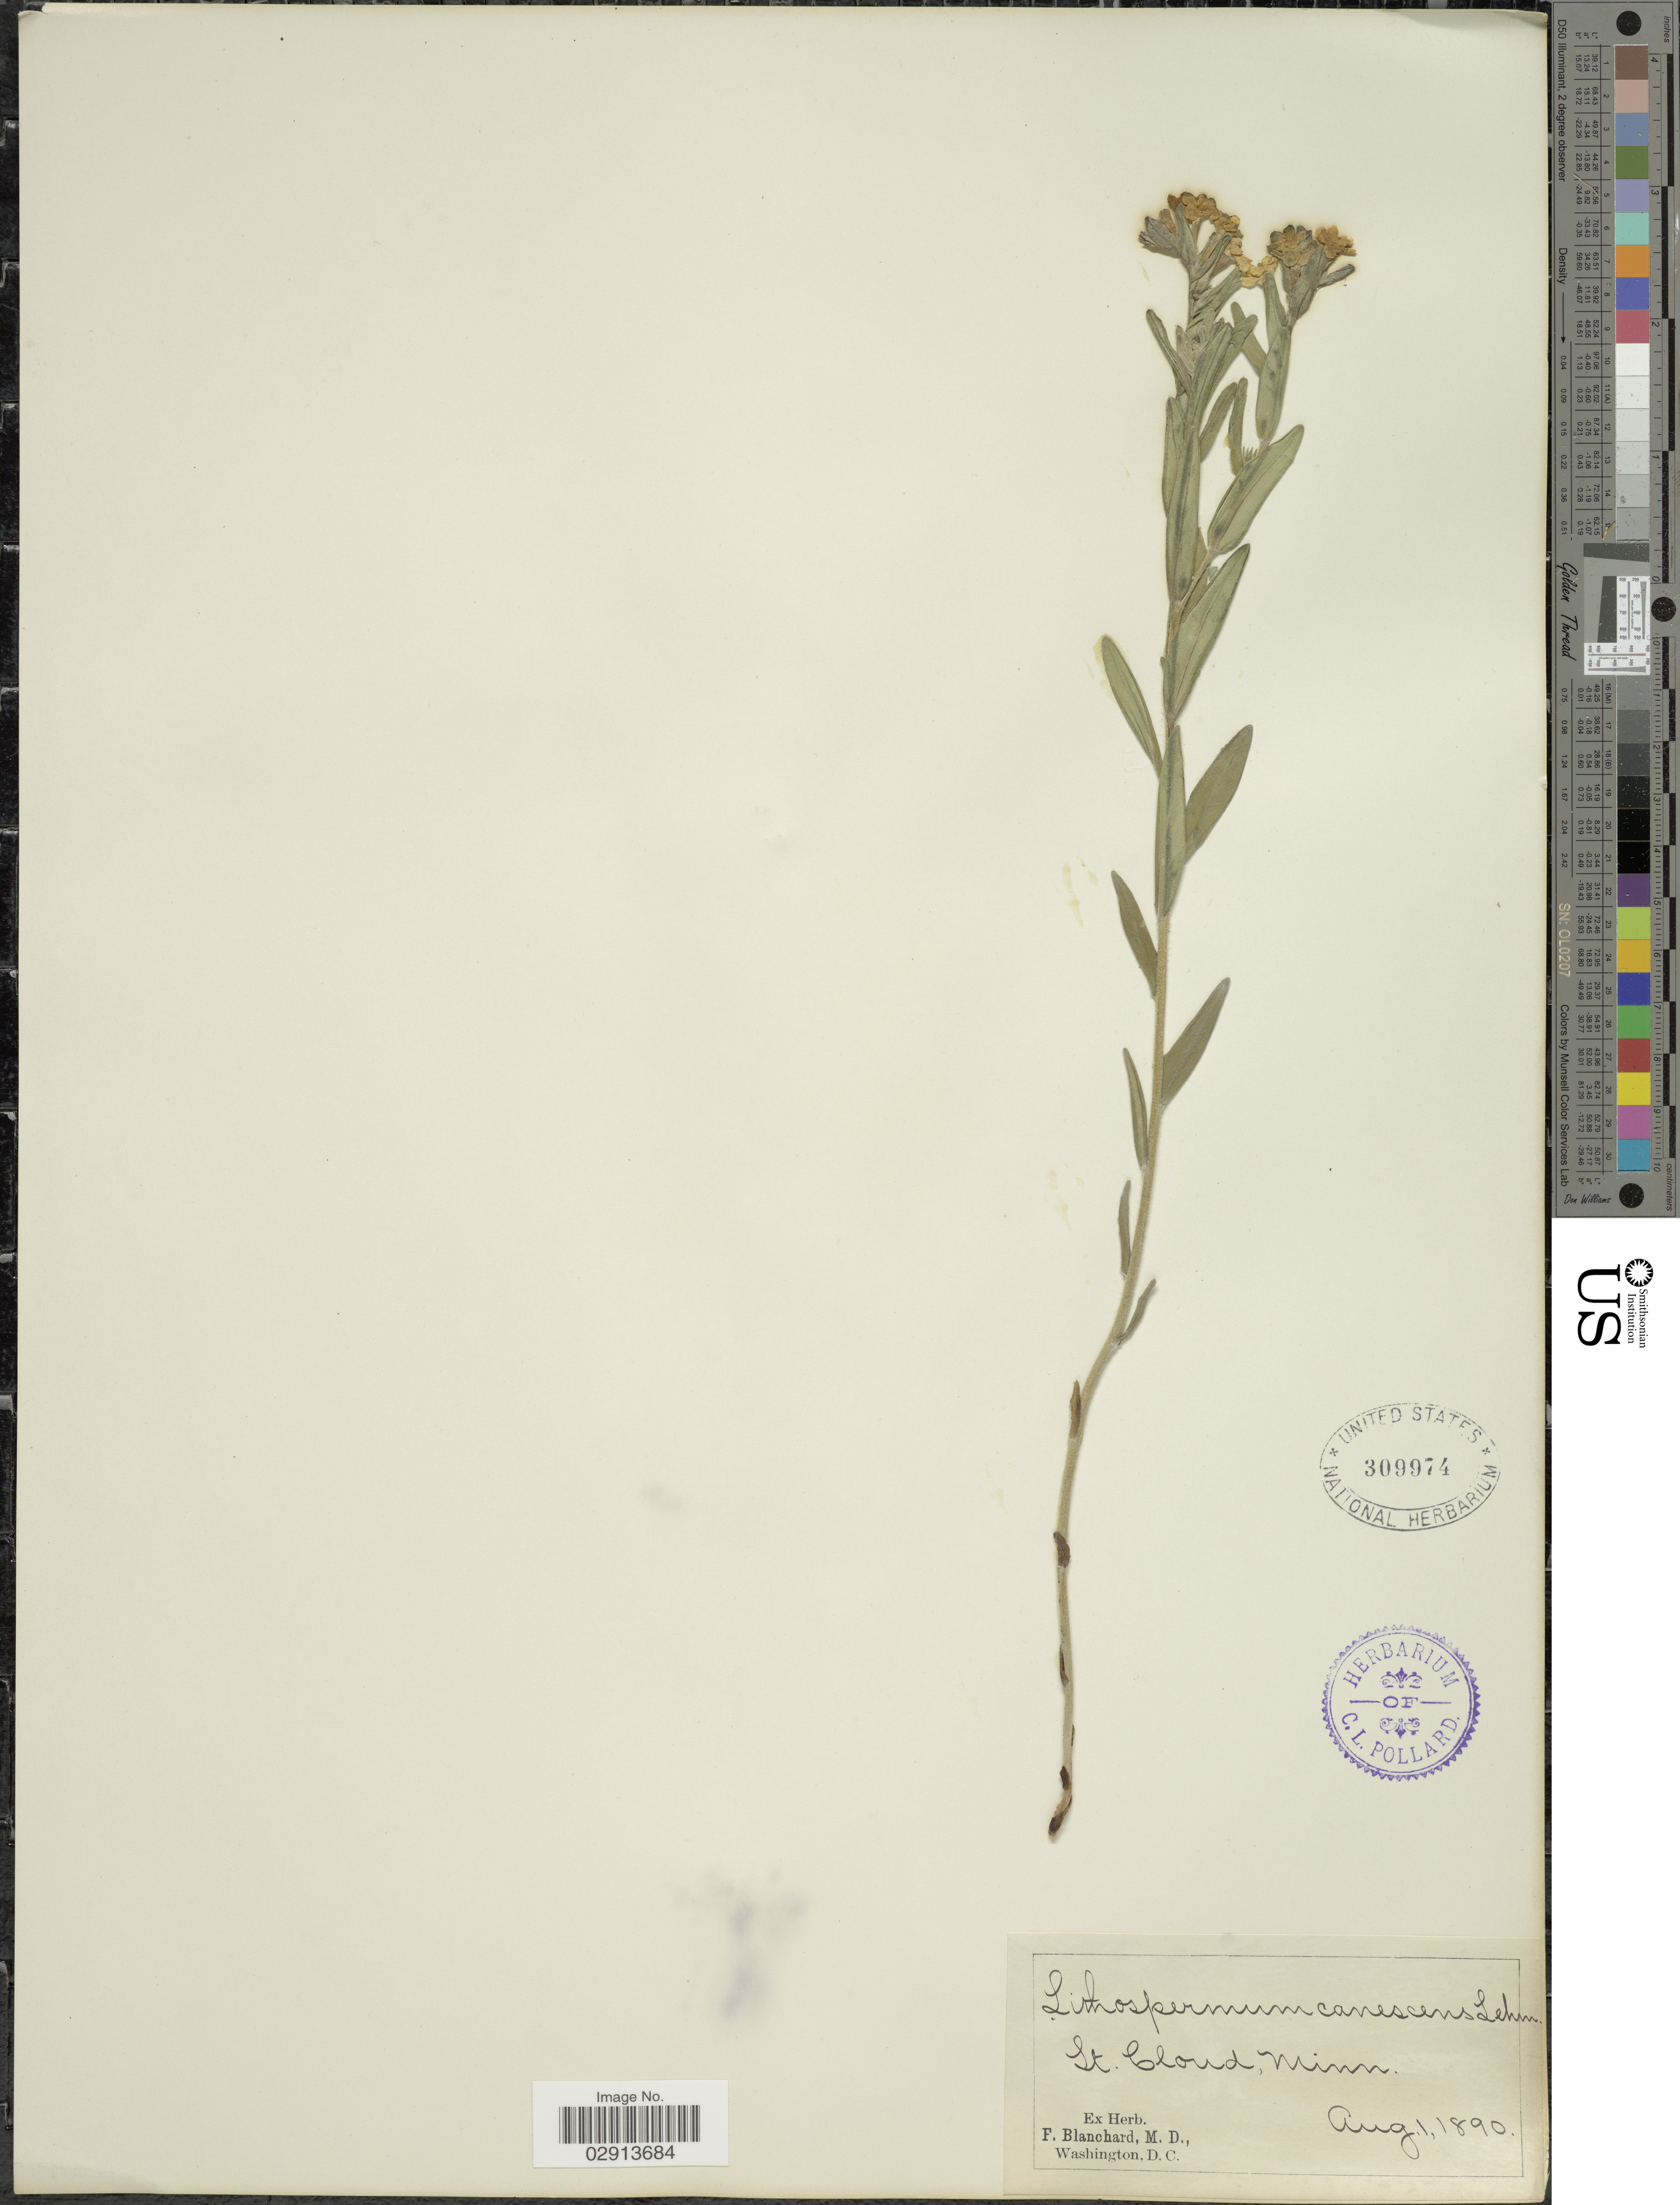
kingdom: Plantae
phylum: Tracheophyta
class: Magnoliopsida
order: Boraginales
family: Boraginaceae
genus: Lithospermum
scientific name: Lithospermum canescens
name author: (Michx.) Lehm.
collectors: ex herb. F. Blanchard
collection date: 1890-08-01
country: United States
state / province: Minnesota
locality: St. Cloud, Minn.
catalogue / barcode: US 309974